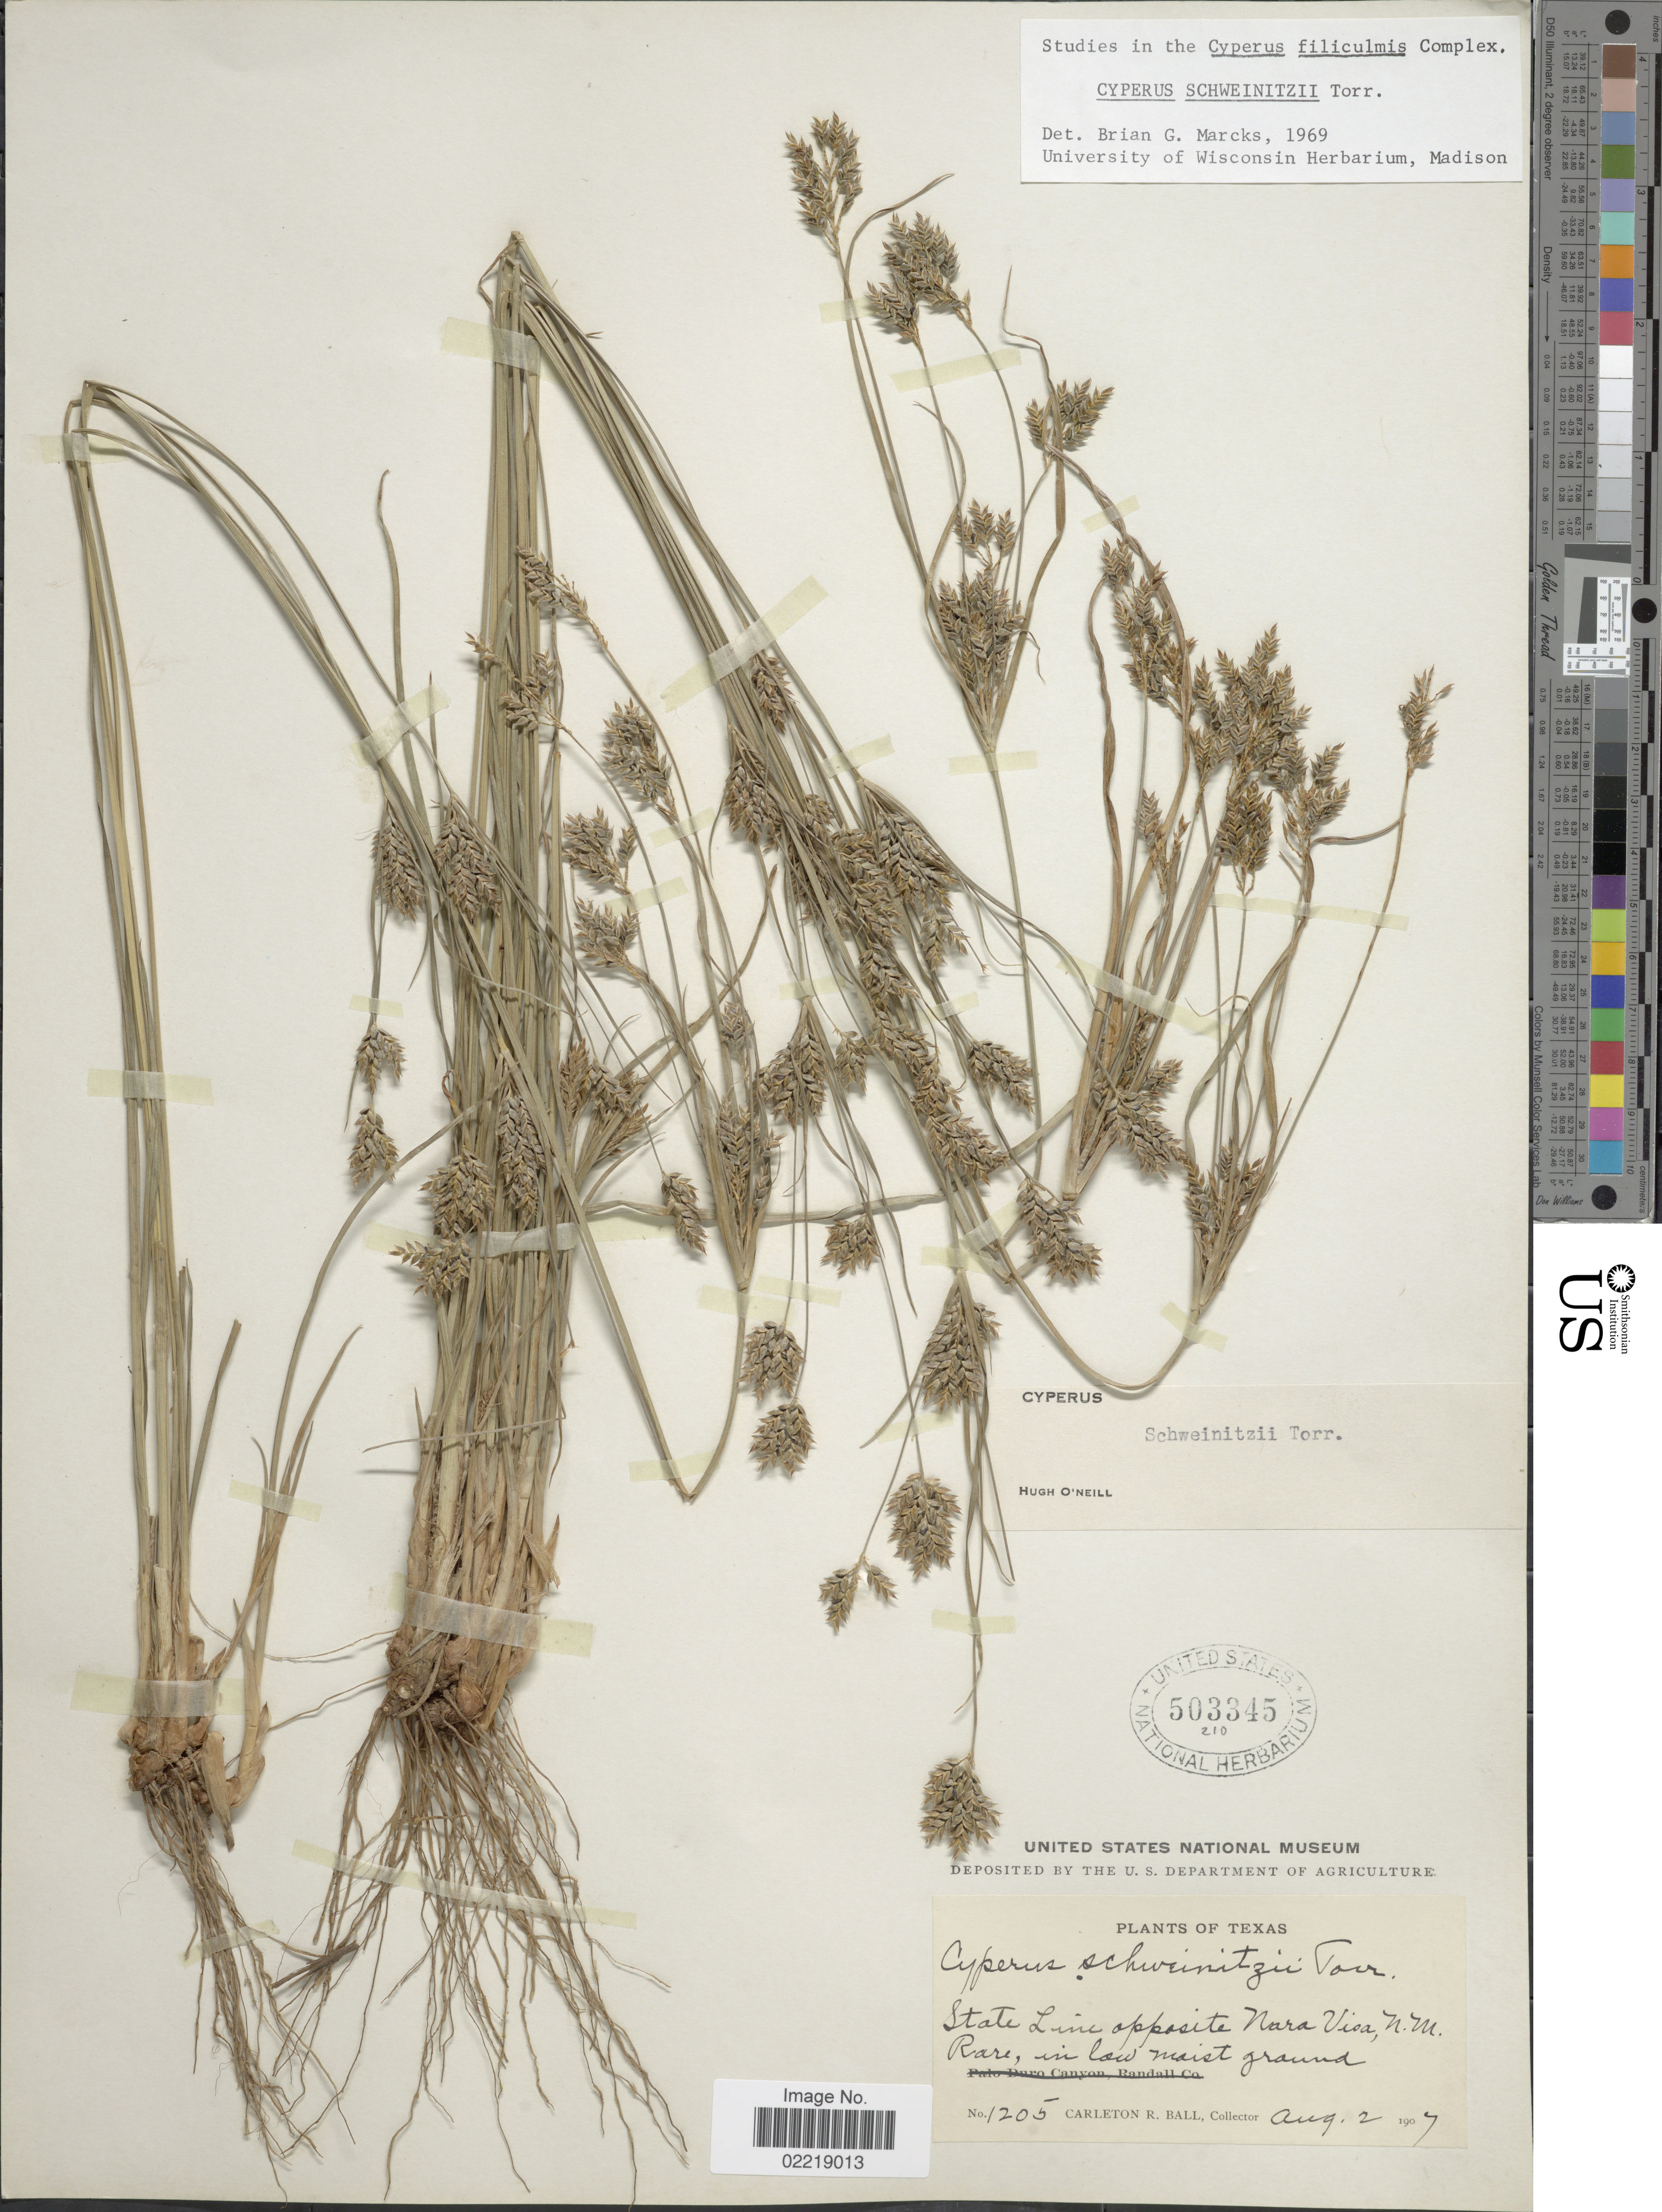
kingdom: Plantae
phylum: Tracheophyta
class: Liliopsida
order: Poales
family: Cyperaceae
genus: Cyperus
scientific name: Cyperus schweinitzii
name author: Torr.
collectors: C. R. Ball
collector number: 1205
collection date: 1907-08-02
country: United States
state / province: New Mexico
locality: Texas, State Line opposite Nara Visa, N.M. Rare, in low moist ground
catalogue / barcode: US 503345